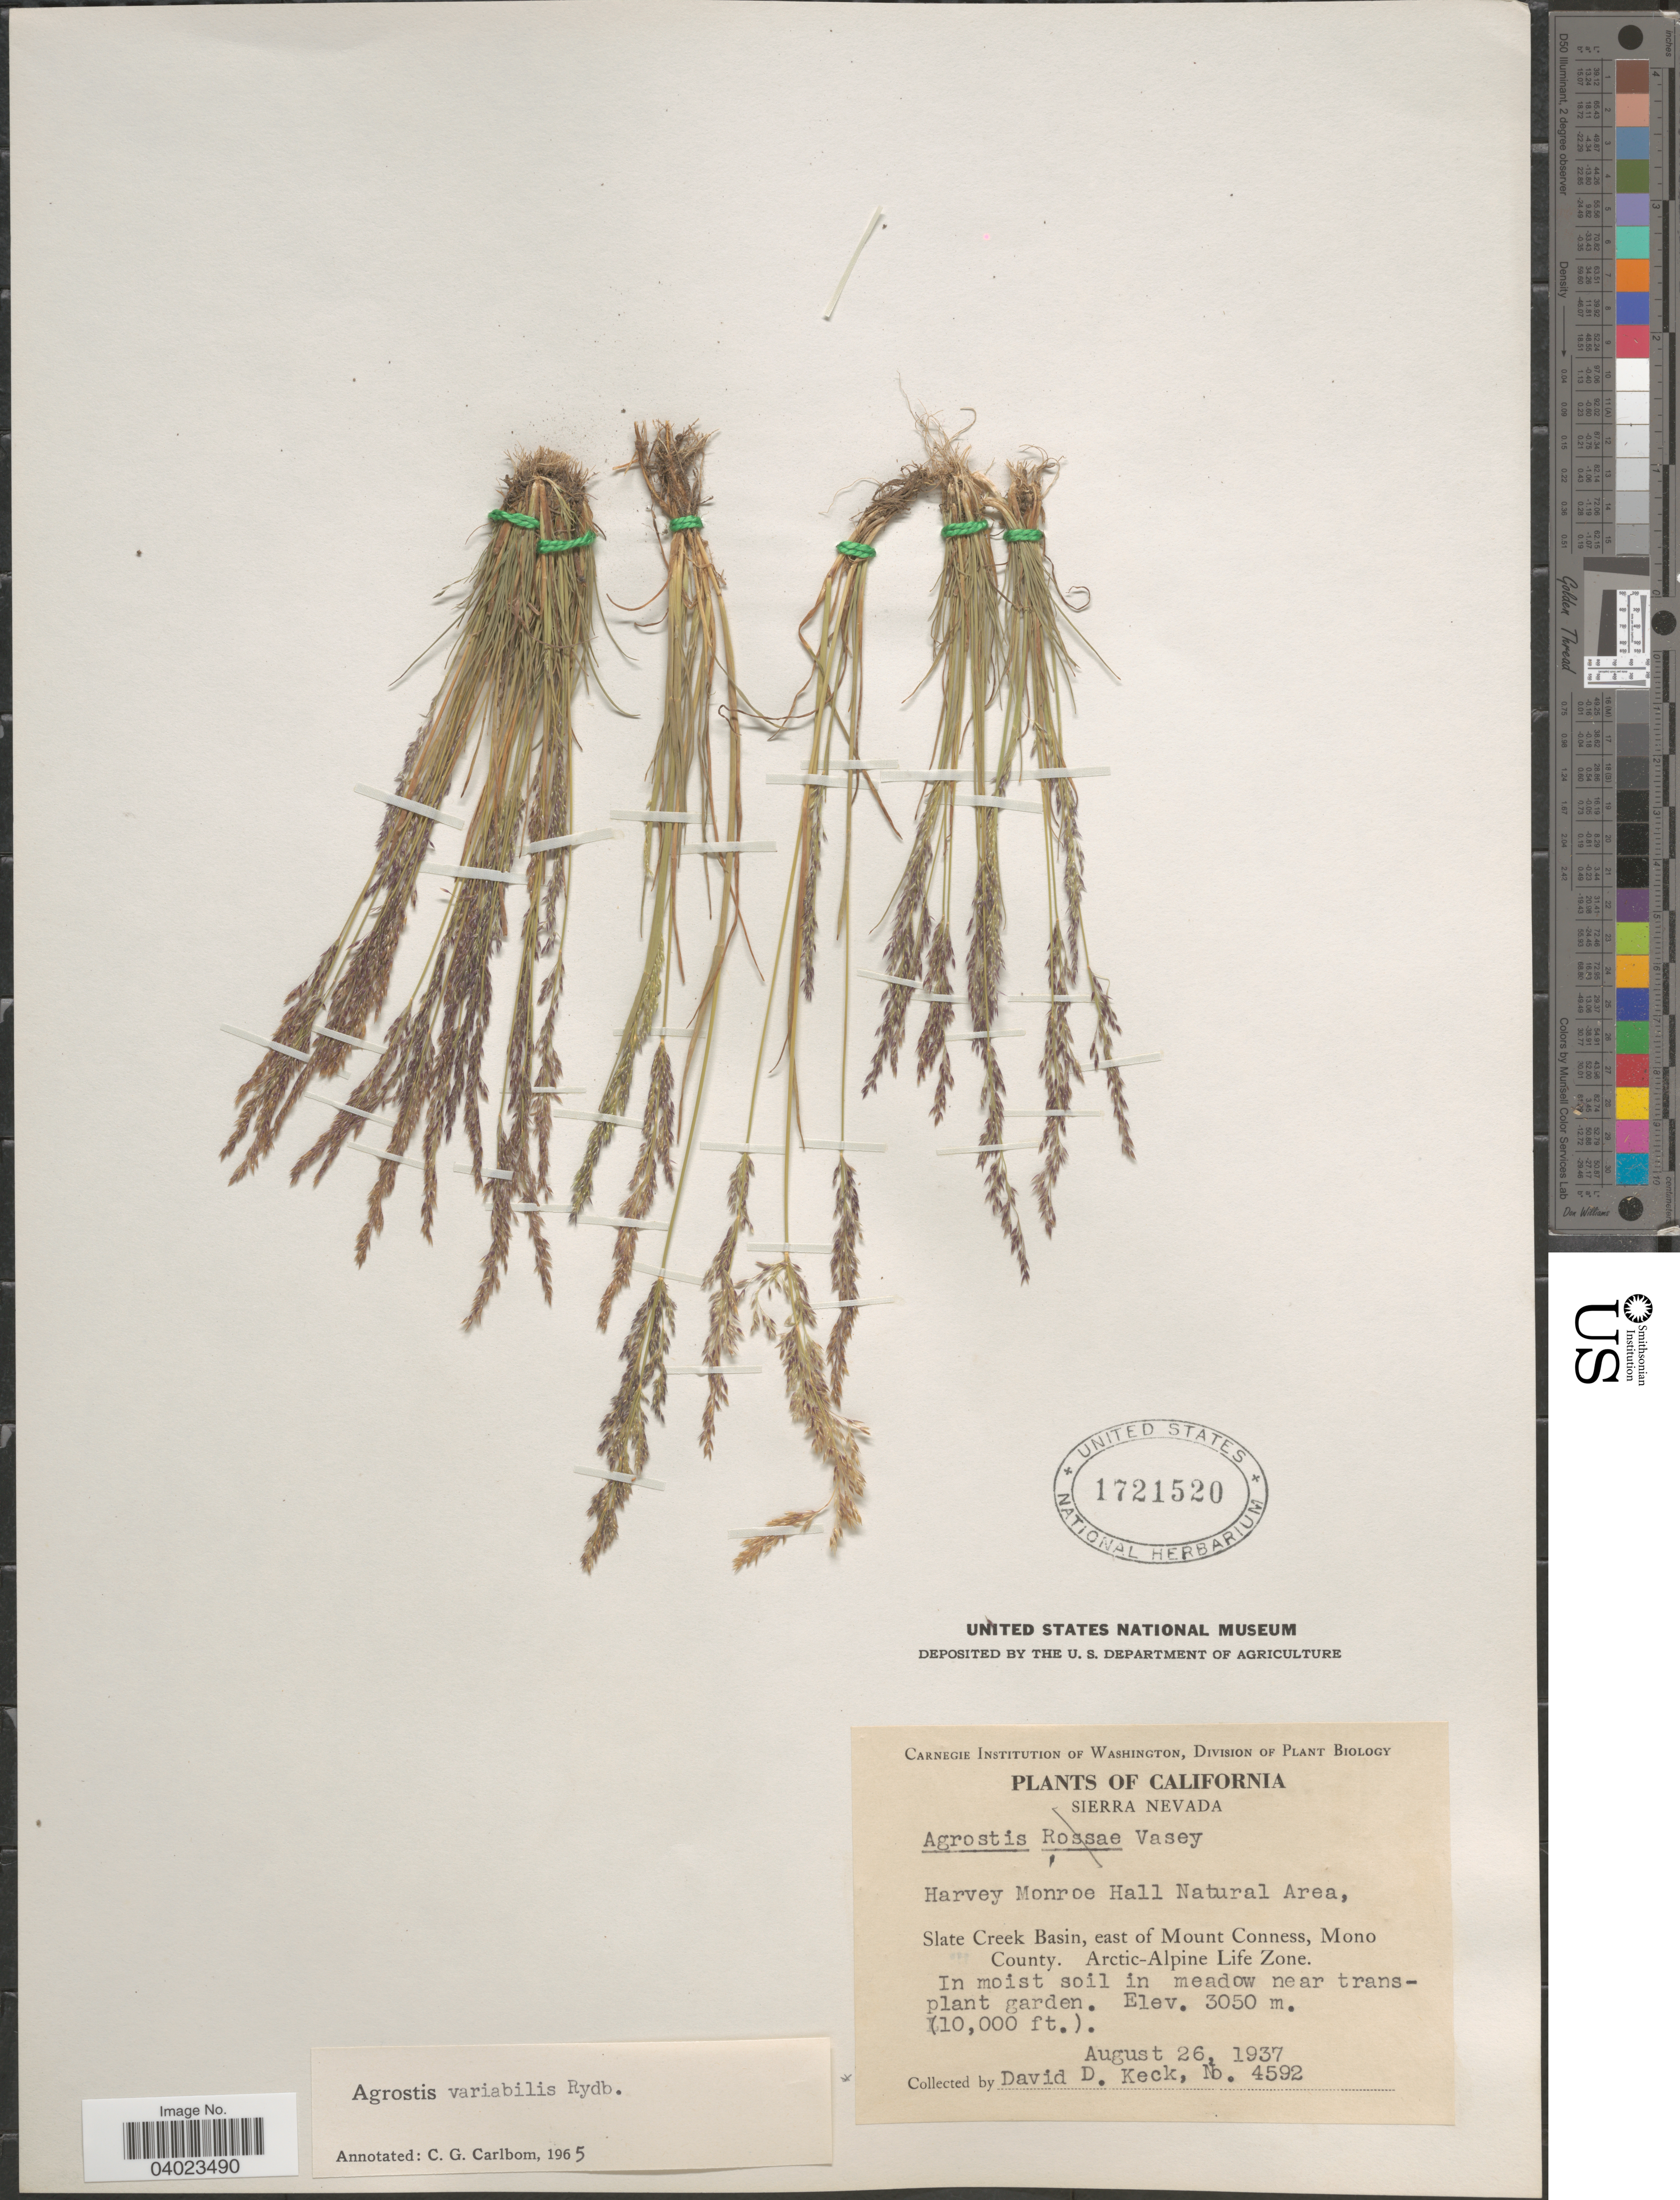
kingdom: Plantae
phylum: Tracheophyta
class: Liliopsida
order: Poales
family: Poaceae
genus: Agrostis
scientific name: Agrostis variabilis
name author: Rydb.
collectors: D. D. Keck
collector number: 4592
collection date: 1937-08-26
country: United States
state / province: California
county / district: Mono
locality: Sierra Nevada. Harvey Monroe Hall Natural Area. Slate Creek Basin, east of Mount Conness, Mono County. Arctic-Alpine Life Zone. Near transplant garden.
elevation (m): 3050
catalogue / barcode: US 1721520